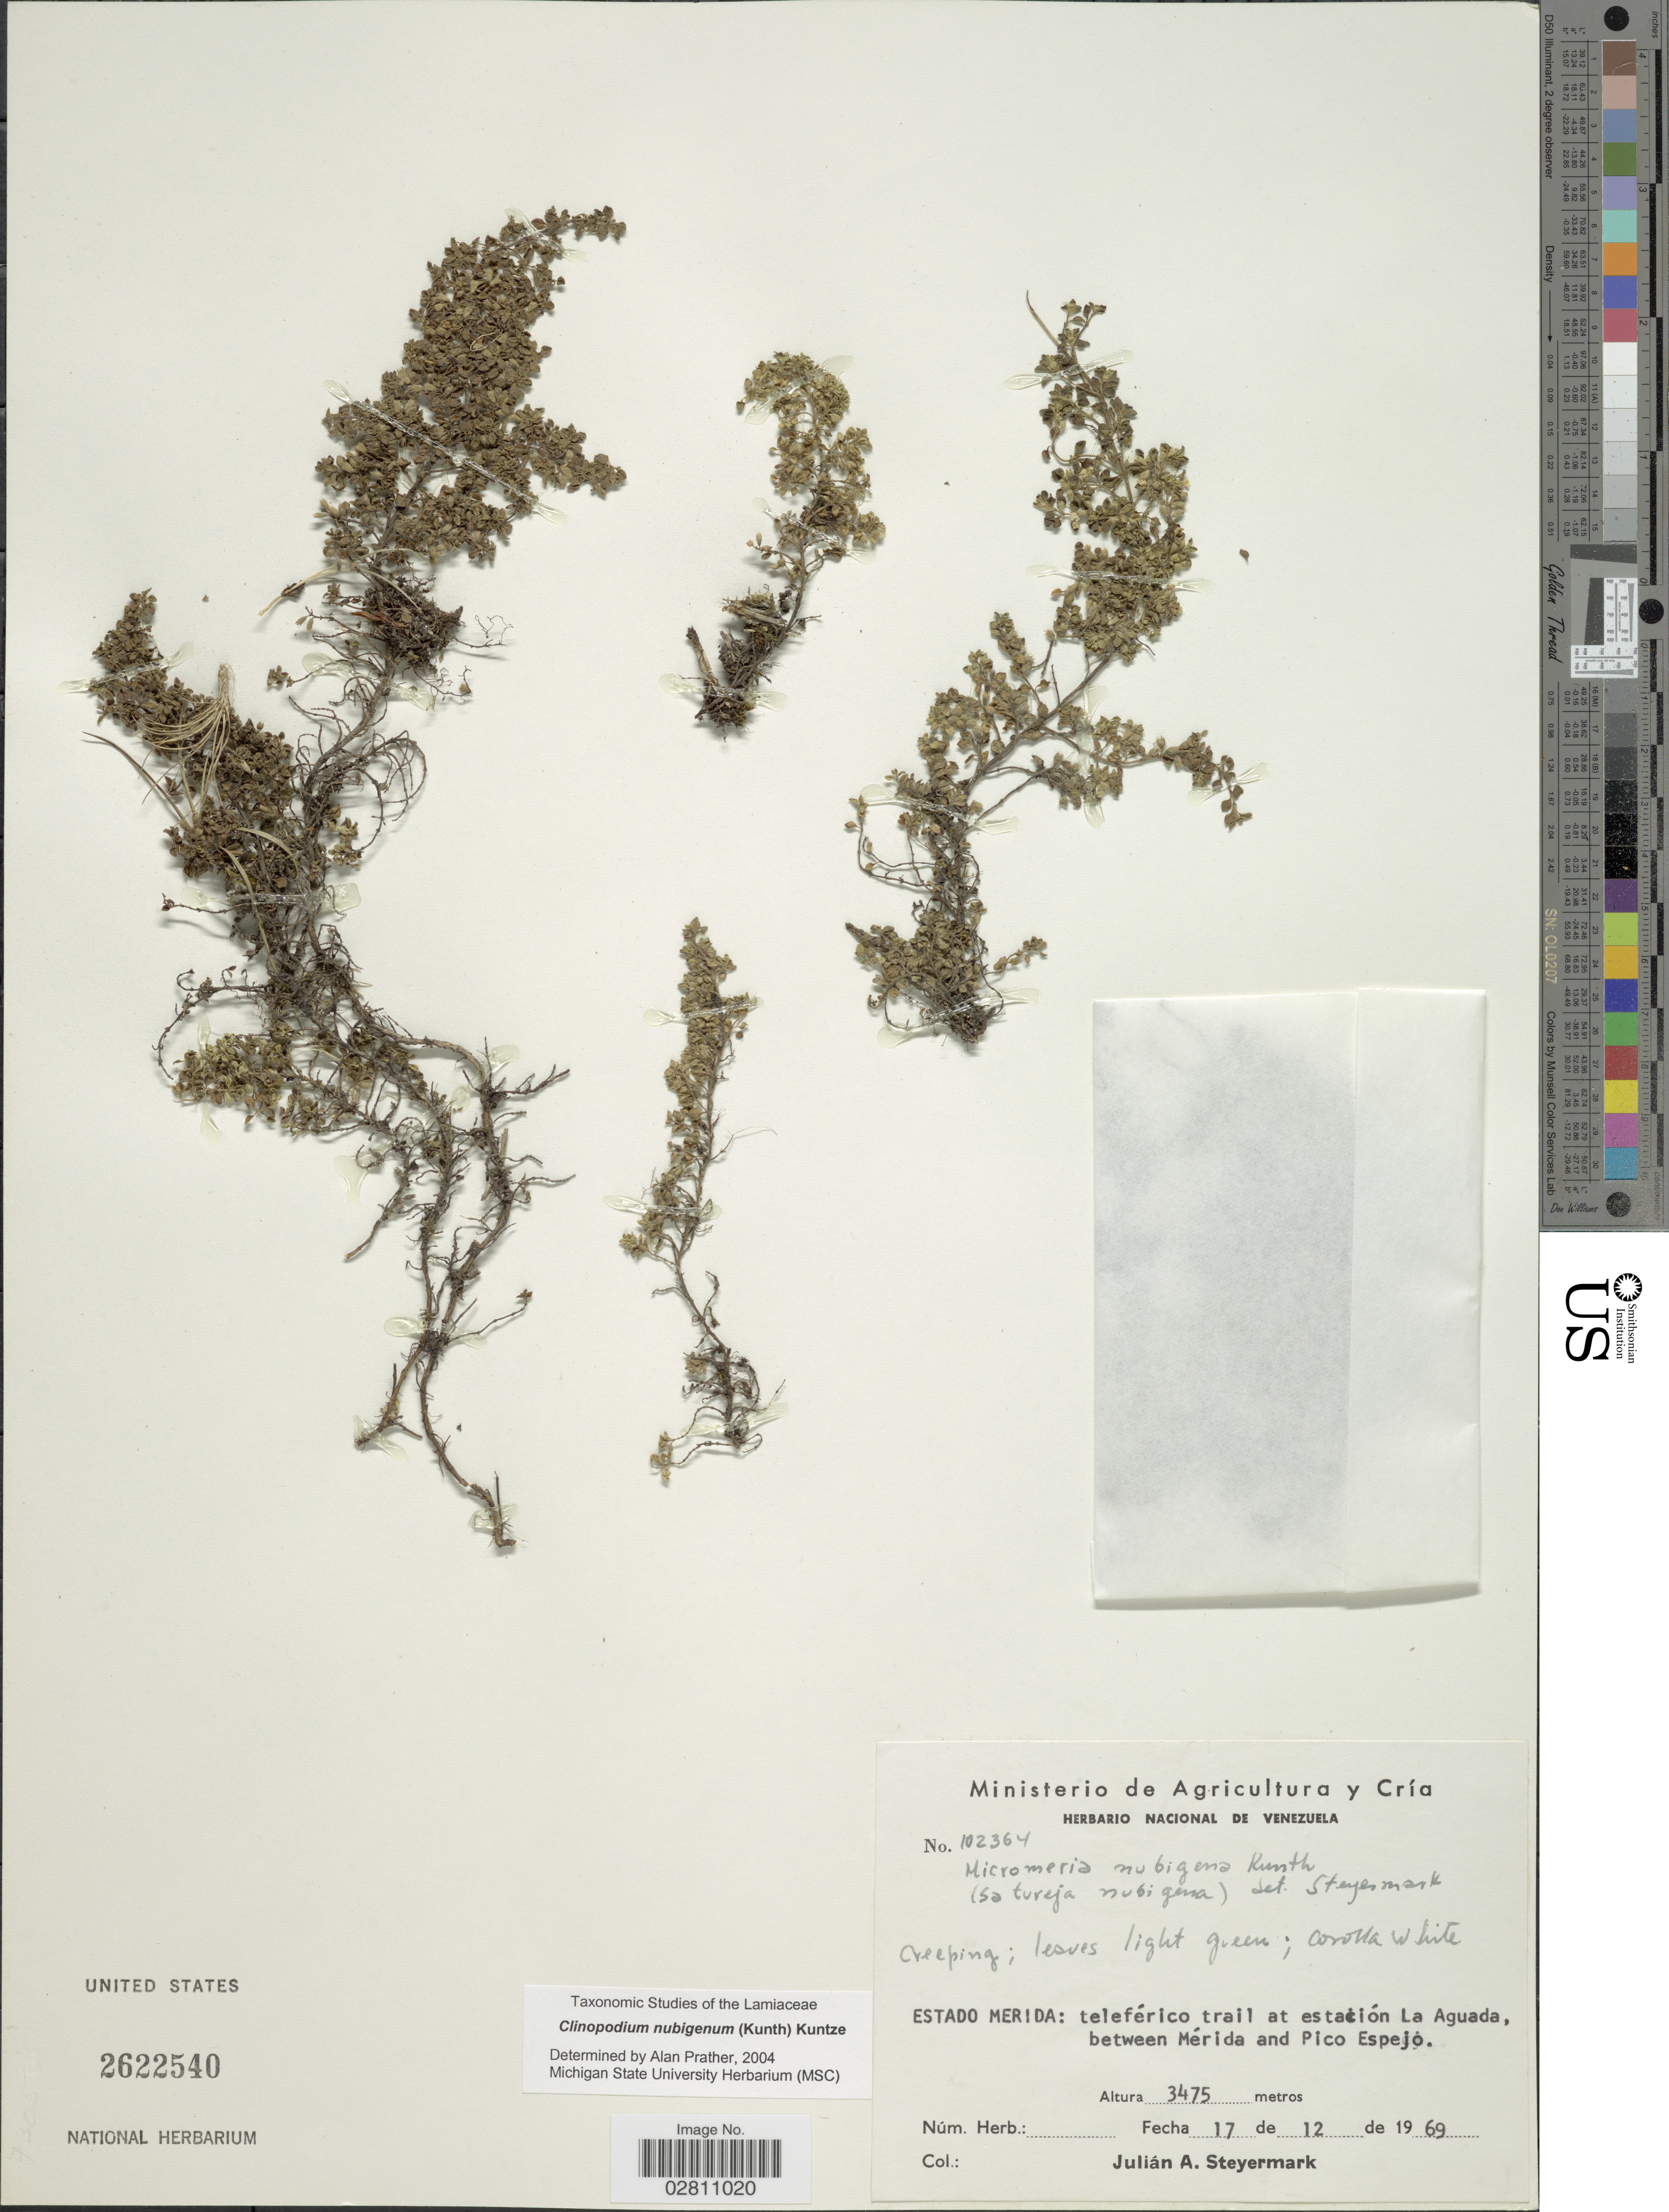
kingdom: Plantae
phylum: Tracheophyta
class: Magnoliopsida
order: Lamiales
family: Lamiaceae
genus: Clinopodium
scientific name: Clinopodium nubigenum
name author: (Kunth) Kuntze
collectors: J. Steyermark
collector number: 102364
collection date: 1969-12-17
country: Venezuela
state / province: Mérida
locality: Estado Merida: teleférico trail at estación La Aguada, between Mérida and Pico Espejo.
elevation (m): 3475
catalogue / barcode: US 2622540